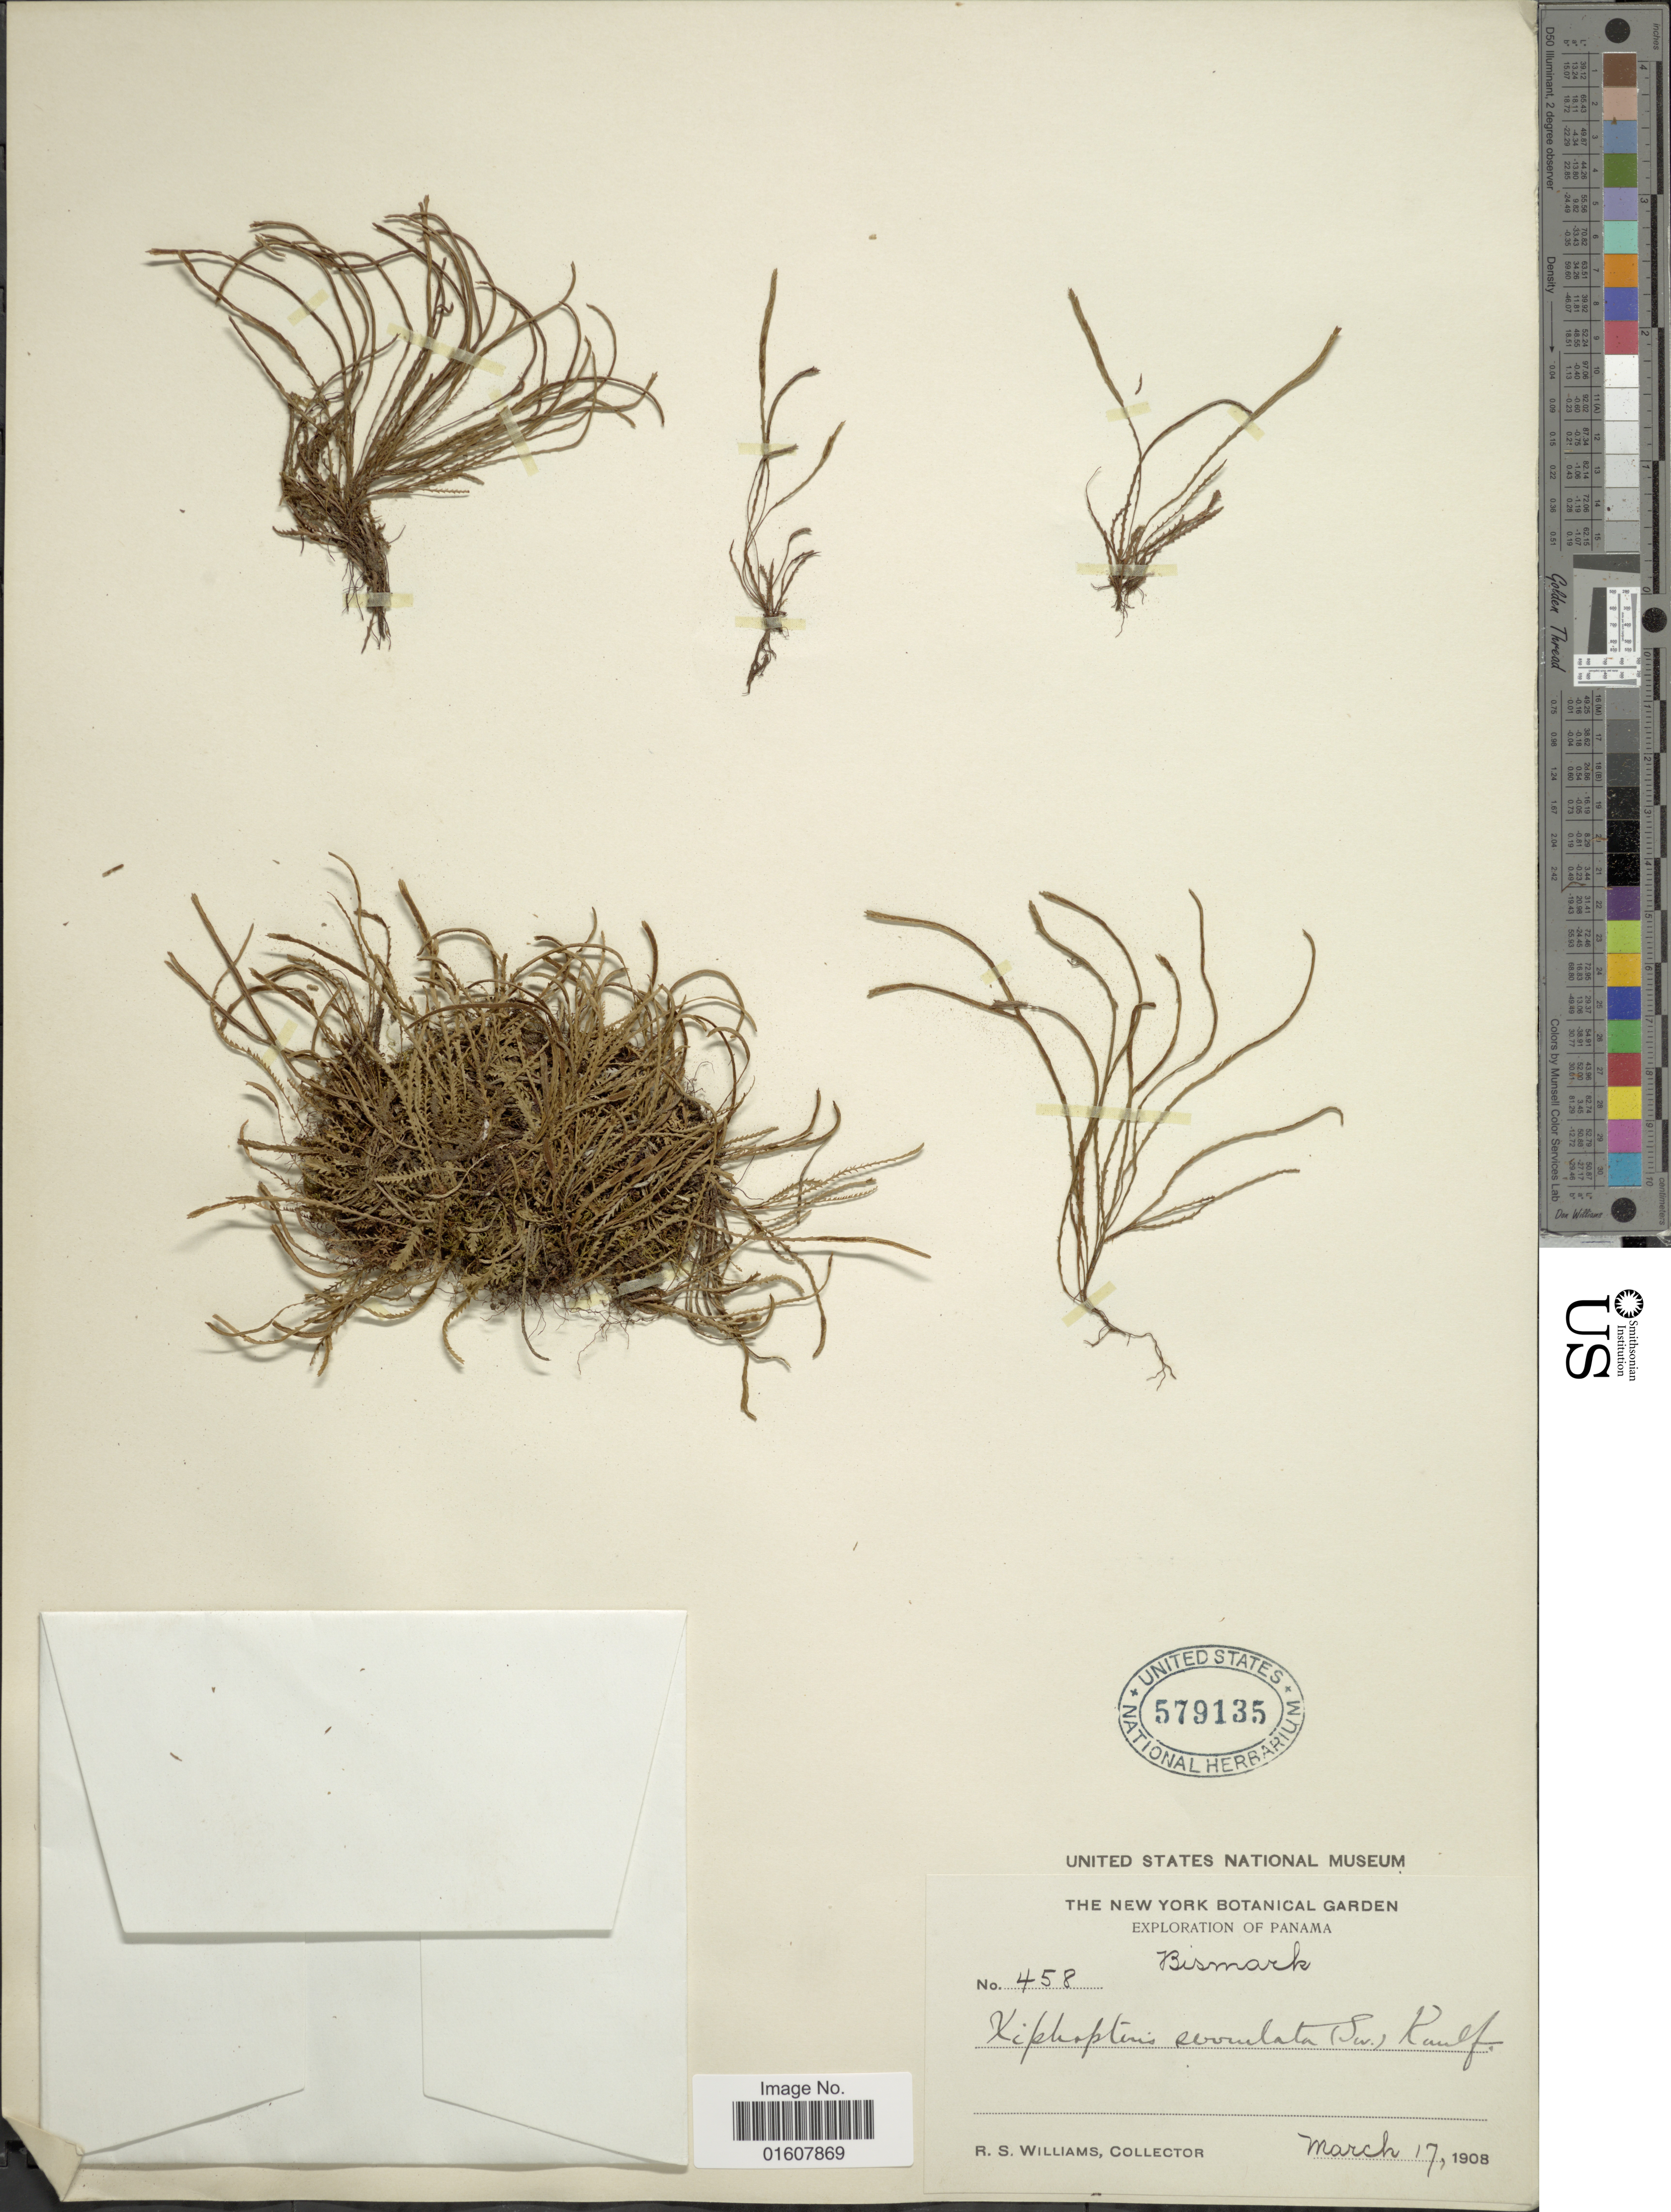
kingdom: Plantae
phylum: Tracheophyta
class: Polypodiopsida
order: Polypodiales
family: Polypodiaceae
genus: Cochlidium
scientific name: Cochlidium serrulatum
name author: (Sw.) L.E. Bishop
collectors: R. S. Williams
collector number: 458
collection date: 1908-03-17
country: Panama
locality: Bismark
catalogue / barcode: US 579135